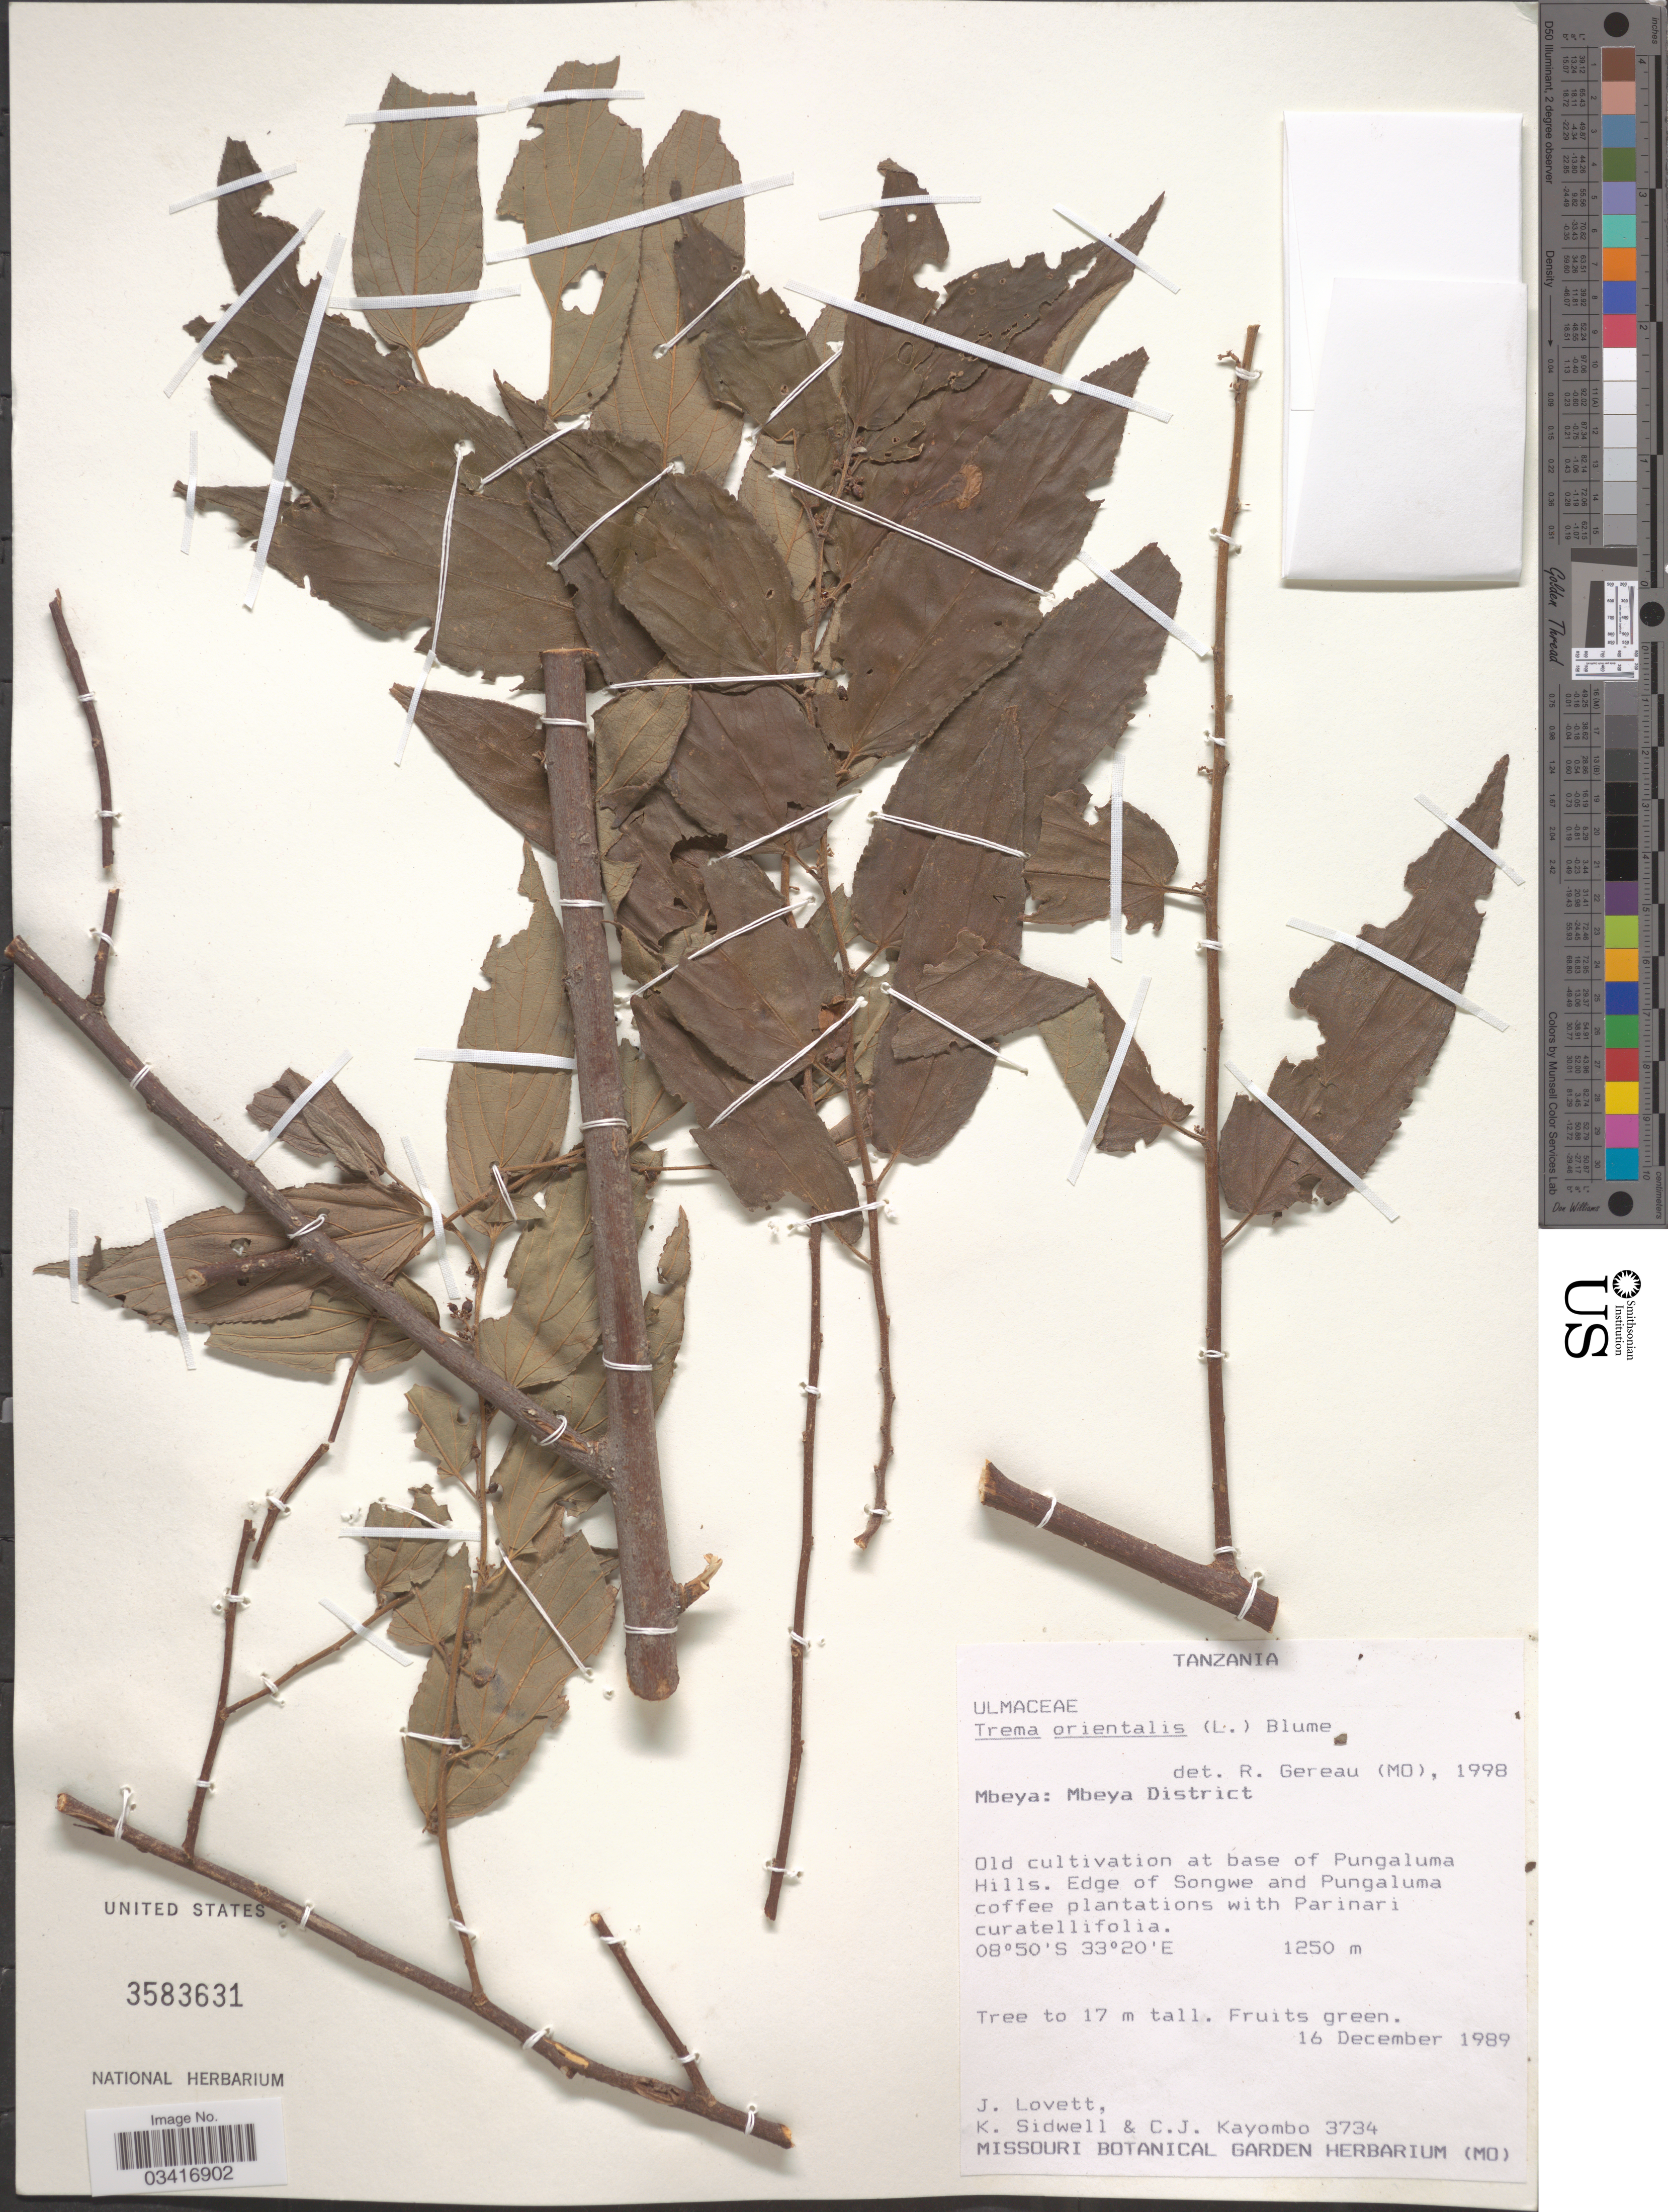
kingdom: Plantae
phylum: Tracheophyta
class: Magnoliopsida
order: Rosales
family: Cannabaceae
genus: Trema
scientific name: Trema orientale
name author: (L.) Blume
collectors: J. Lovett, K. Sidwell & C. Kayombo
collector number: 3734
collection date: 1989-12-16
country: Tanzania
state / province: Mbeya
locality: Mbeya District. Base of Pungaluma Hills. Edge of Songwe and Pungaluma coffee plantations.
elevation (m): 1250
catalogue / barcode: US 3583631